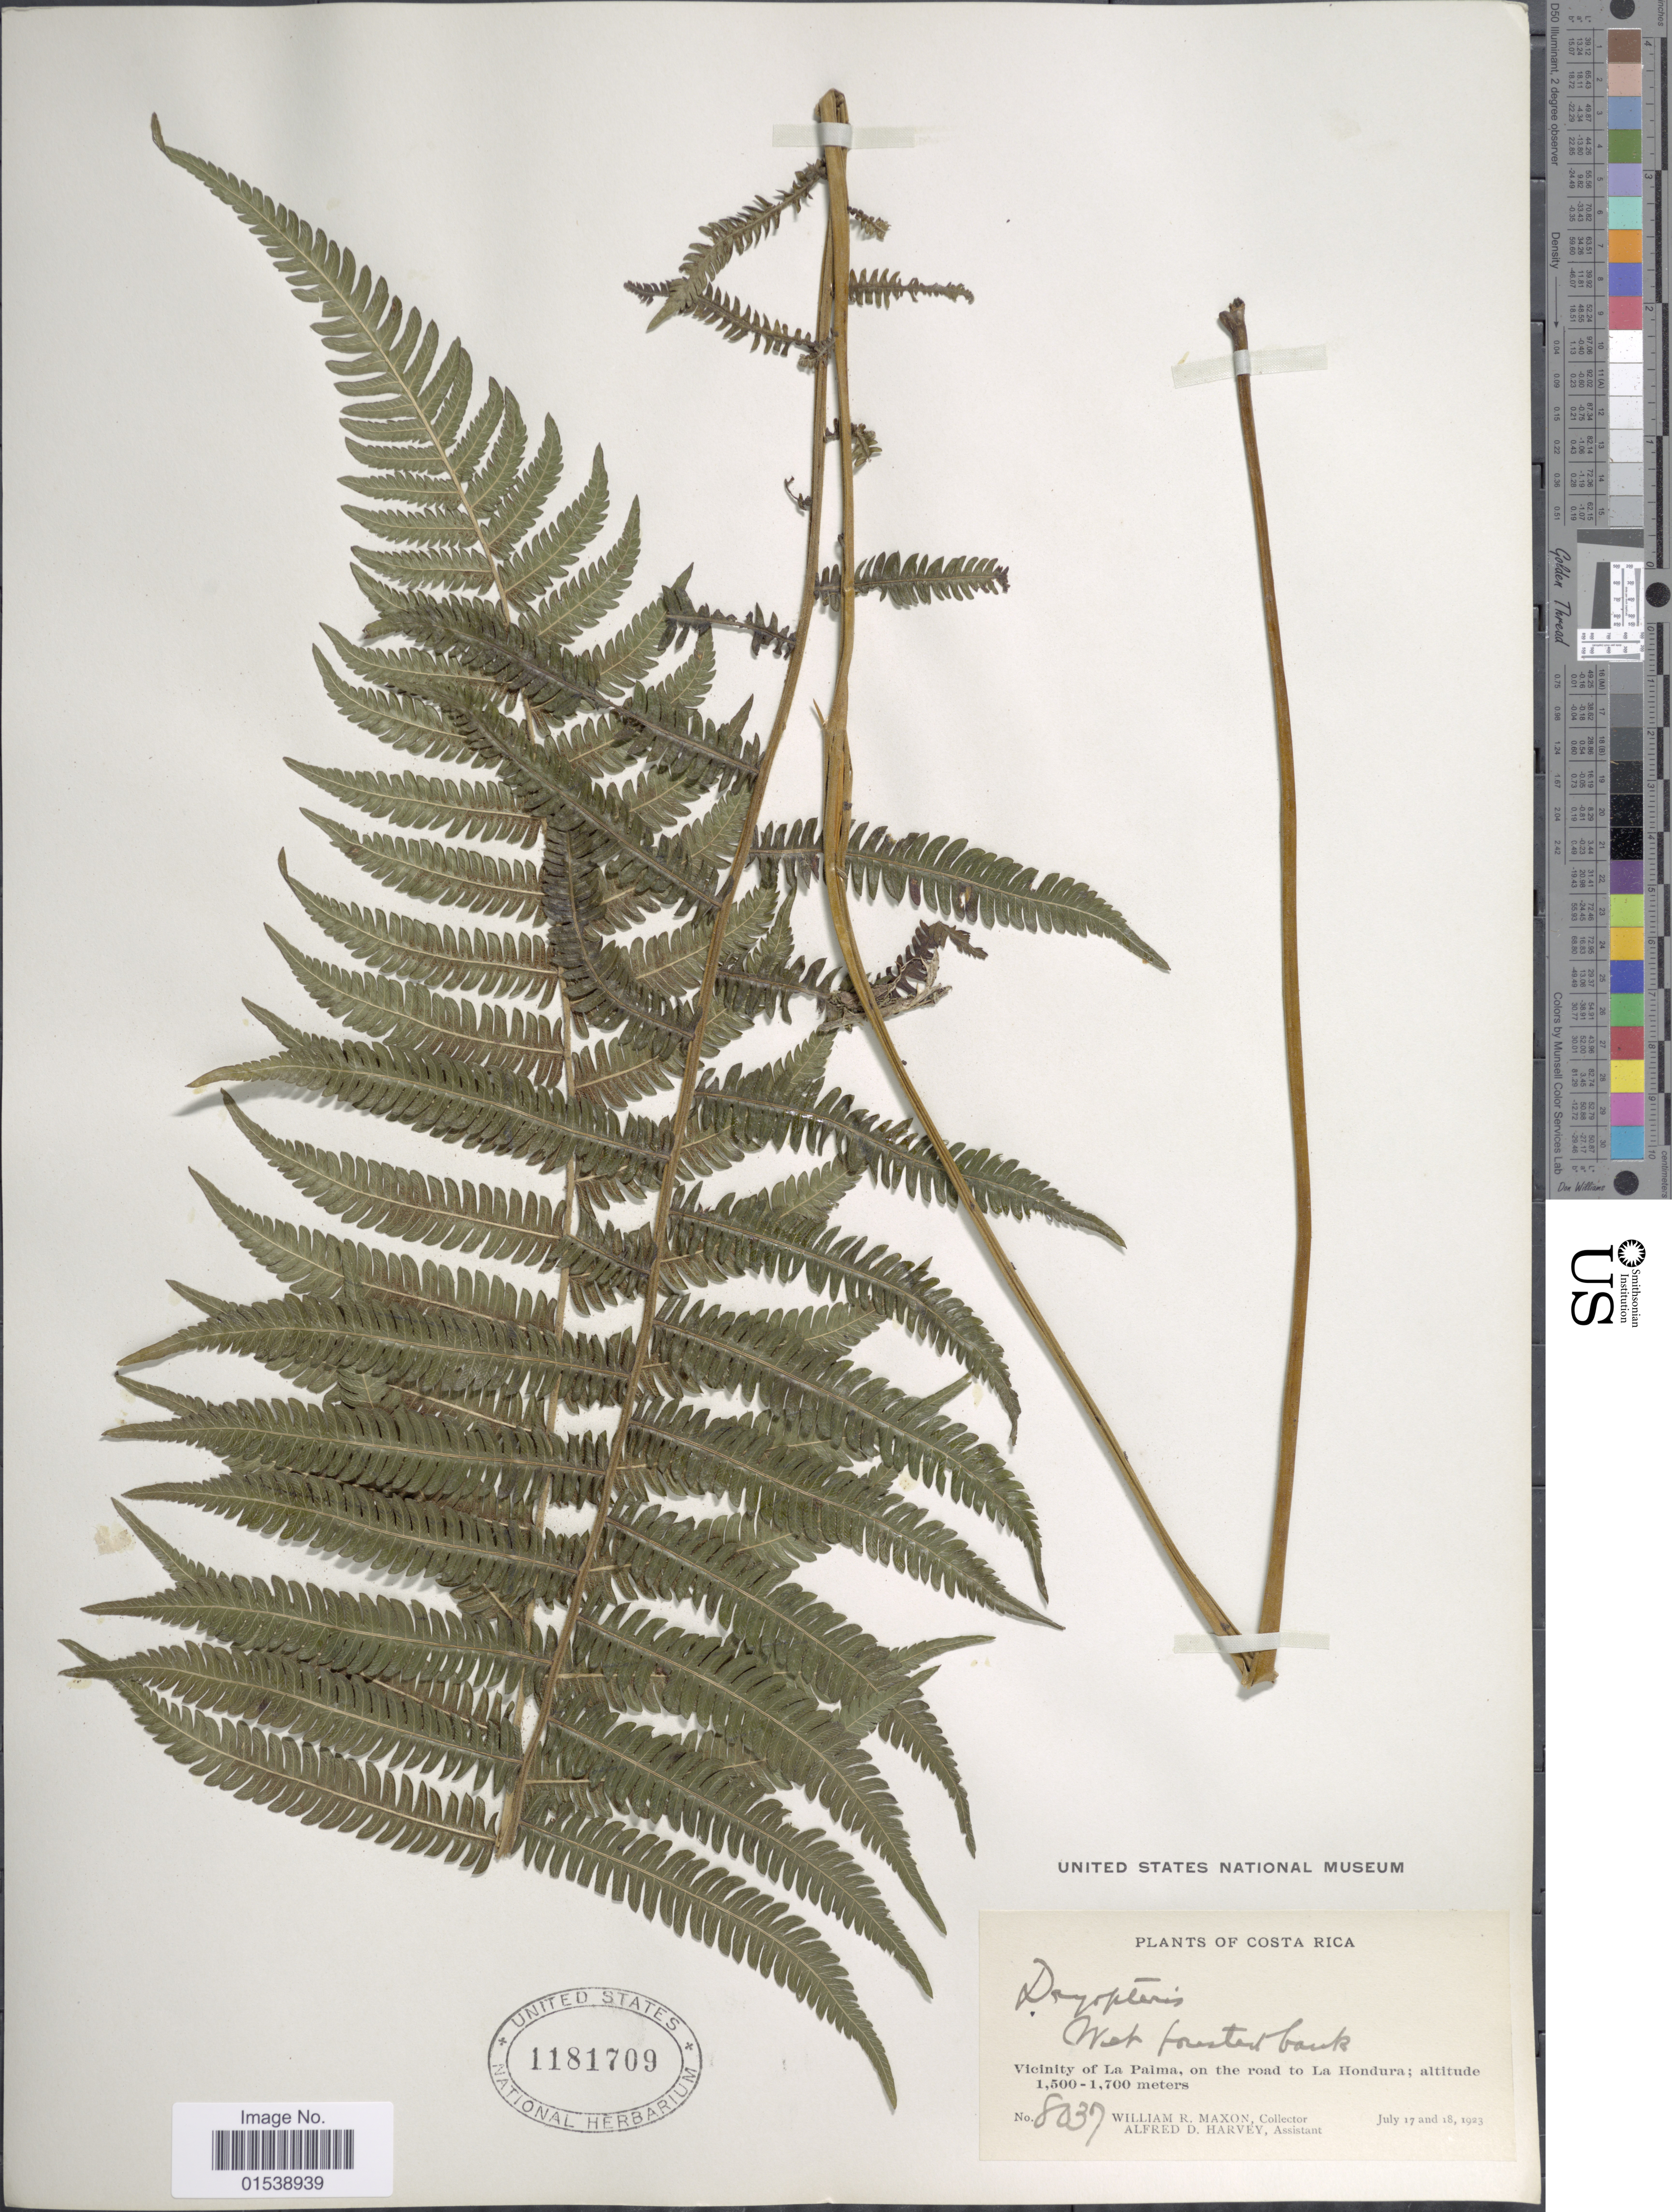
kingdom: Plantae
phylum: Tracheophyta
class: Polypodiopsida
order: Polypodiales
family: Thelypteridaceae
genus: Amauropelta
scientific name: Amauropelta rudis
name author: (Kunze) Pic. Serm.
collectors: W. R. Maxon & A. D. Harvey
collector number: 8037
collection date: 1923-07-17/1923-07-18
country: Costa Rica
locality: Vicinity of La Palma, on the road to La Hondura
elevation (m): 1500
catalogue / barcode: US 1181709